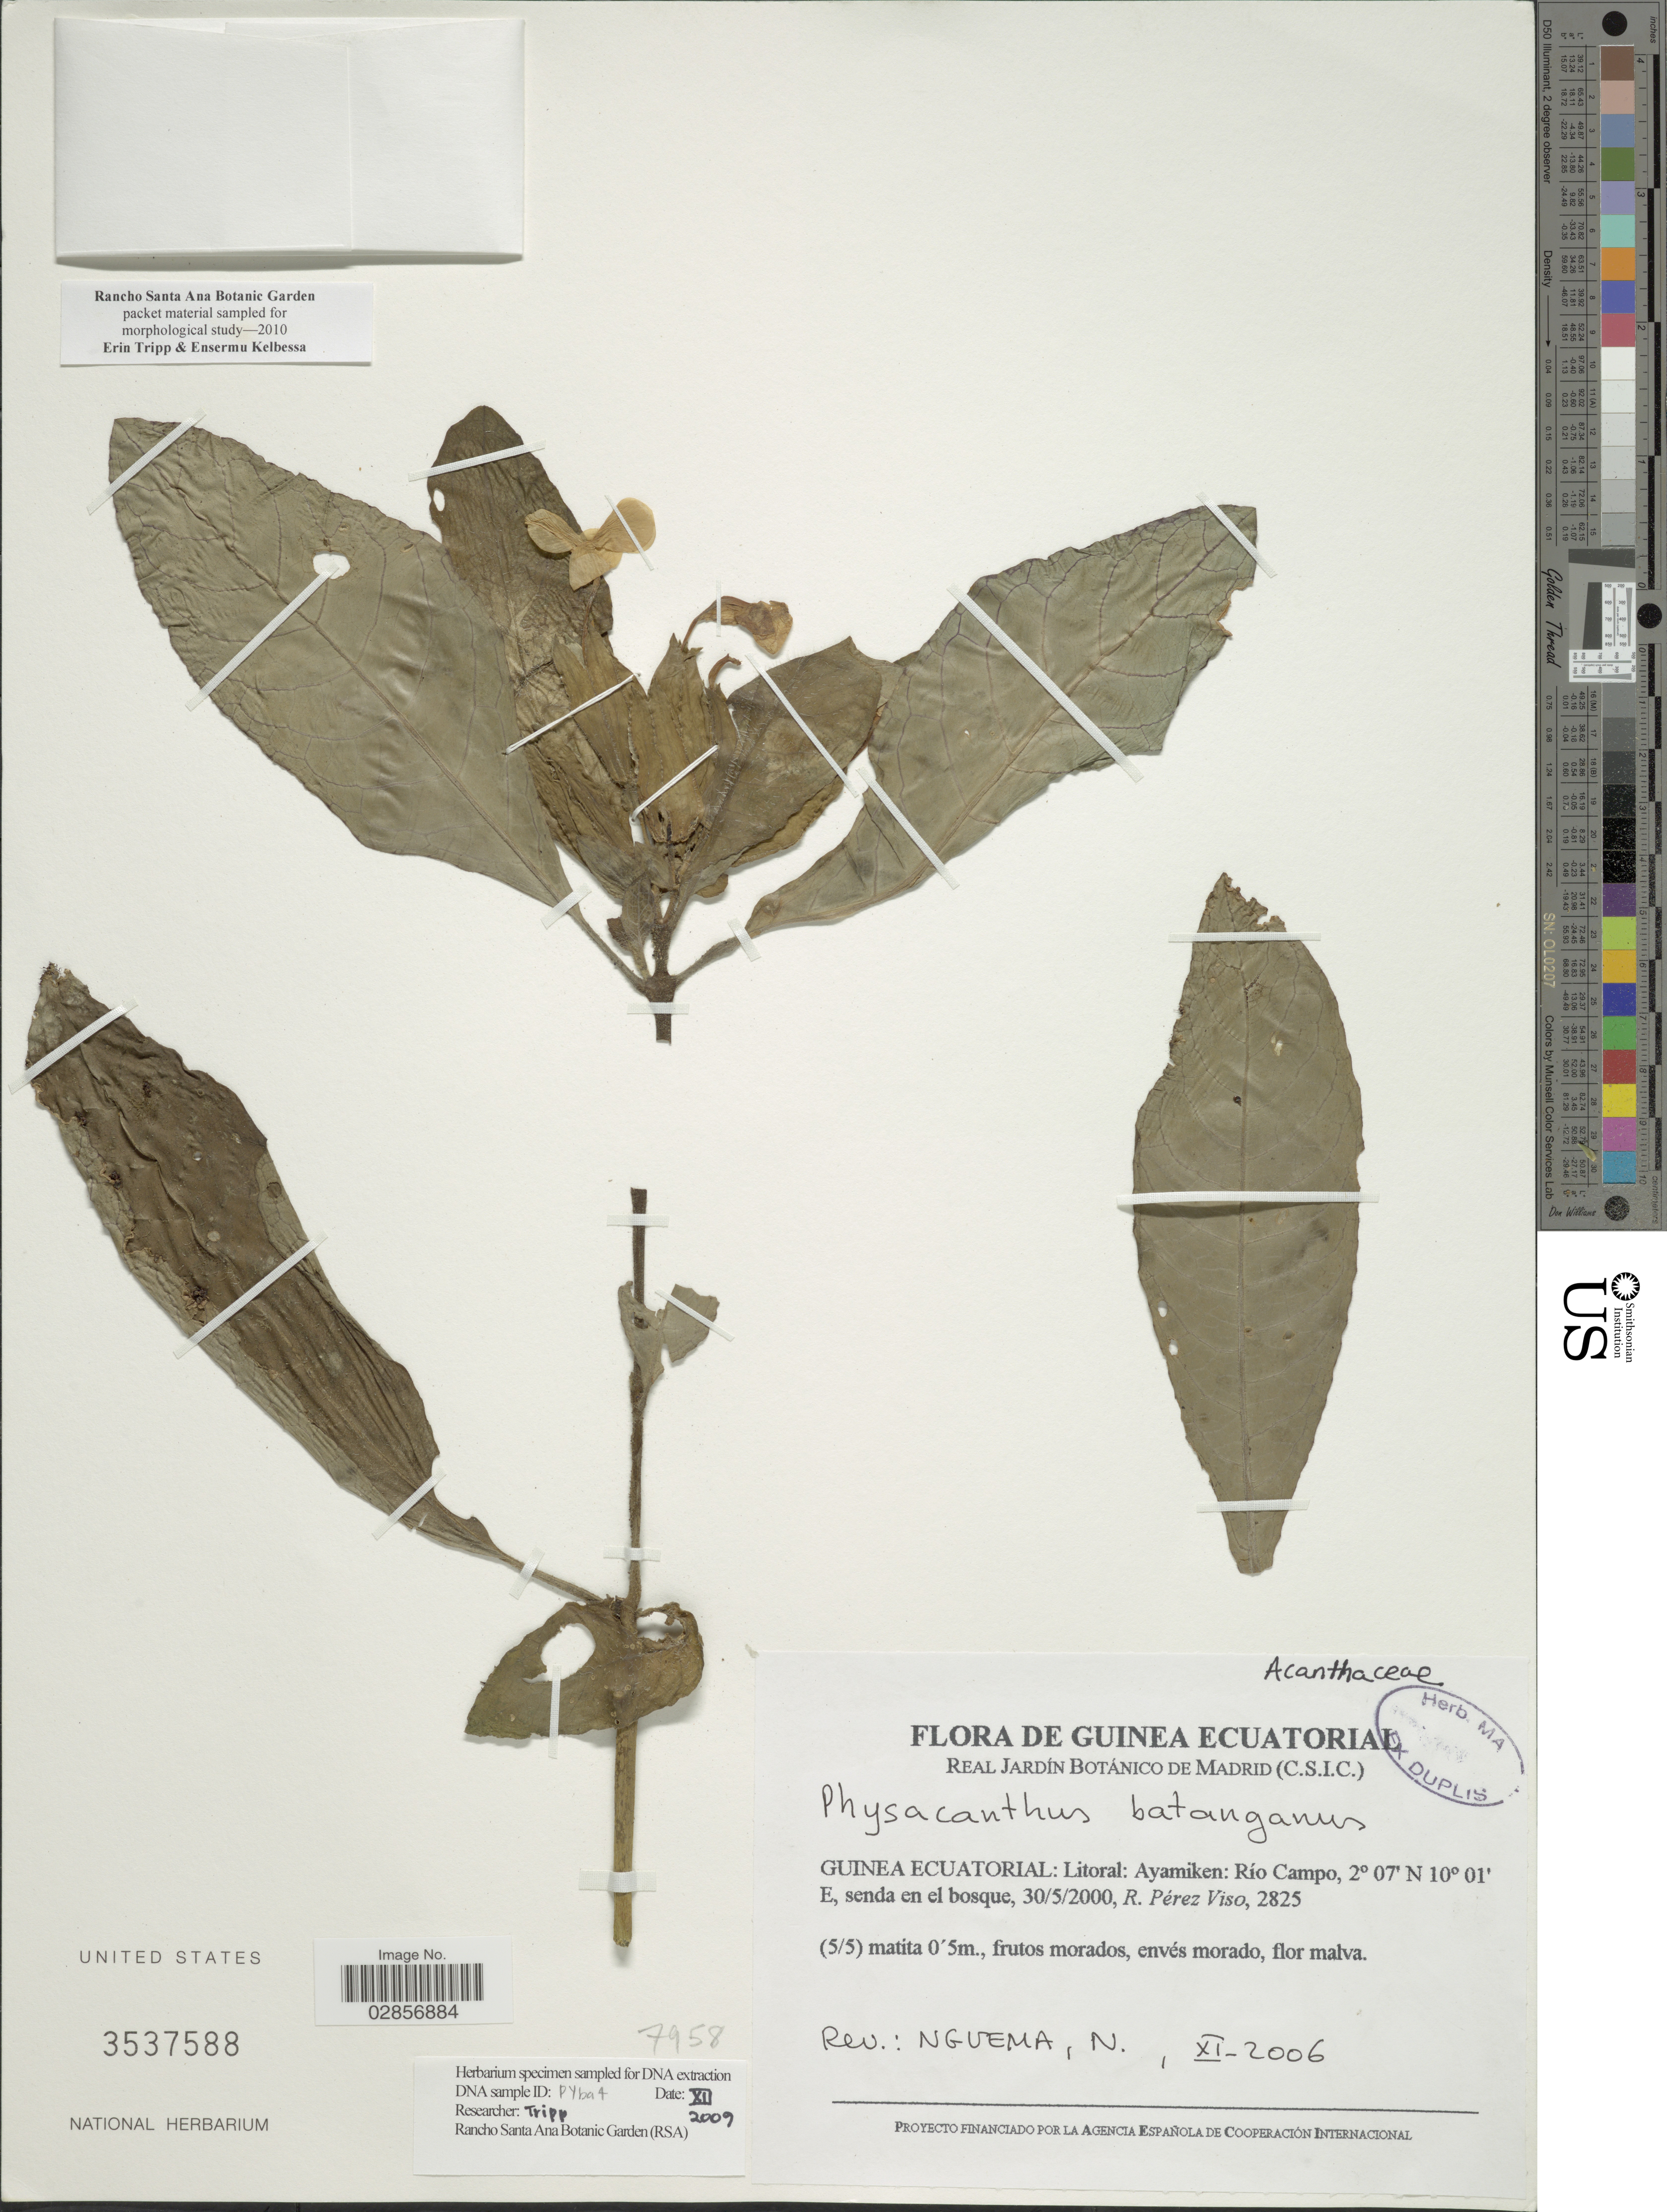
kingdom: Plantae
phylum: Tracheophyta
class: Magnoliopsida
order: Lamiales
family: Acanthaceae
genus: Physacanthus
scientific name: Physacanthus batanganus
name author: (G. Braun & K. Schum.) Lindau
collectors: R. Perez Viso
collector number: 2825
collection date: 2000-05-30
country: Equatorial Guinea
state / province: Litoral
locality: Ayamiken: Río Campo.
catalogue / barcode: US 3537588